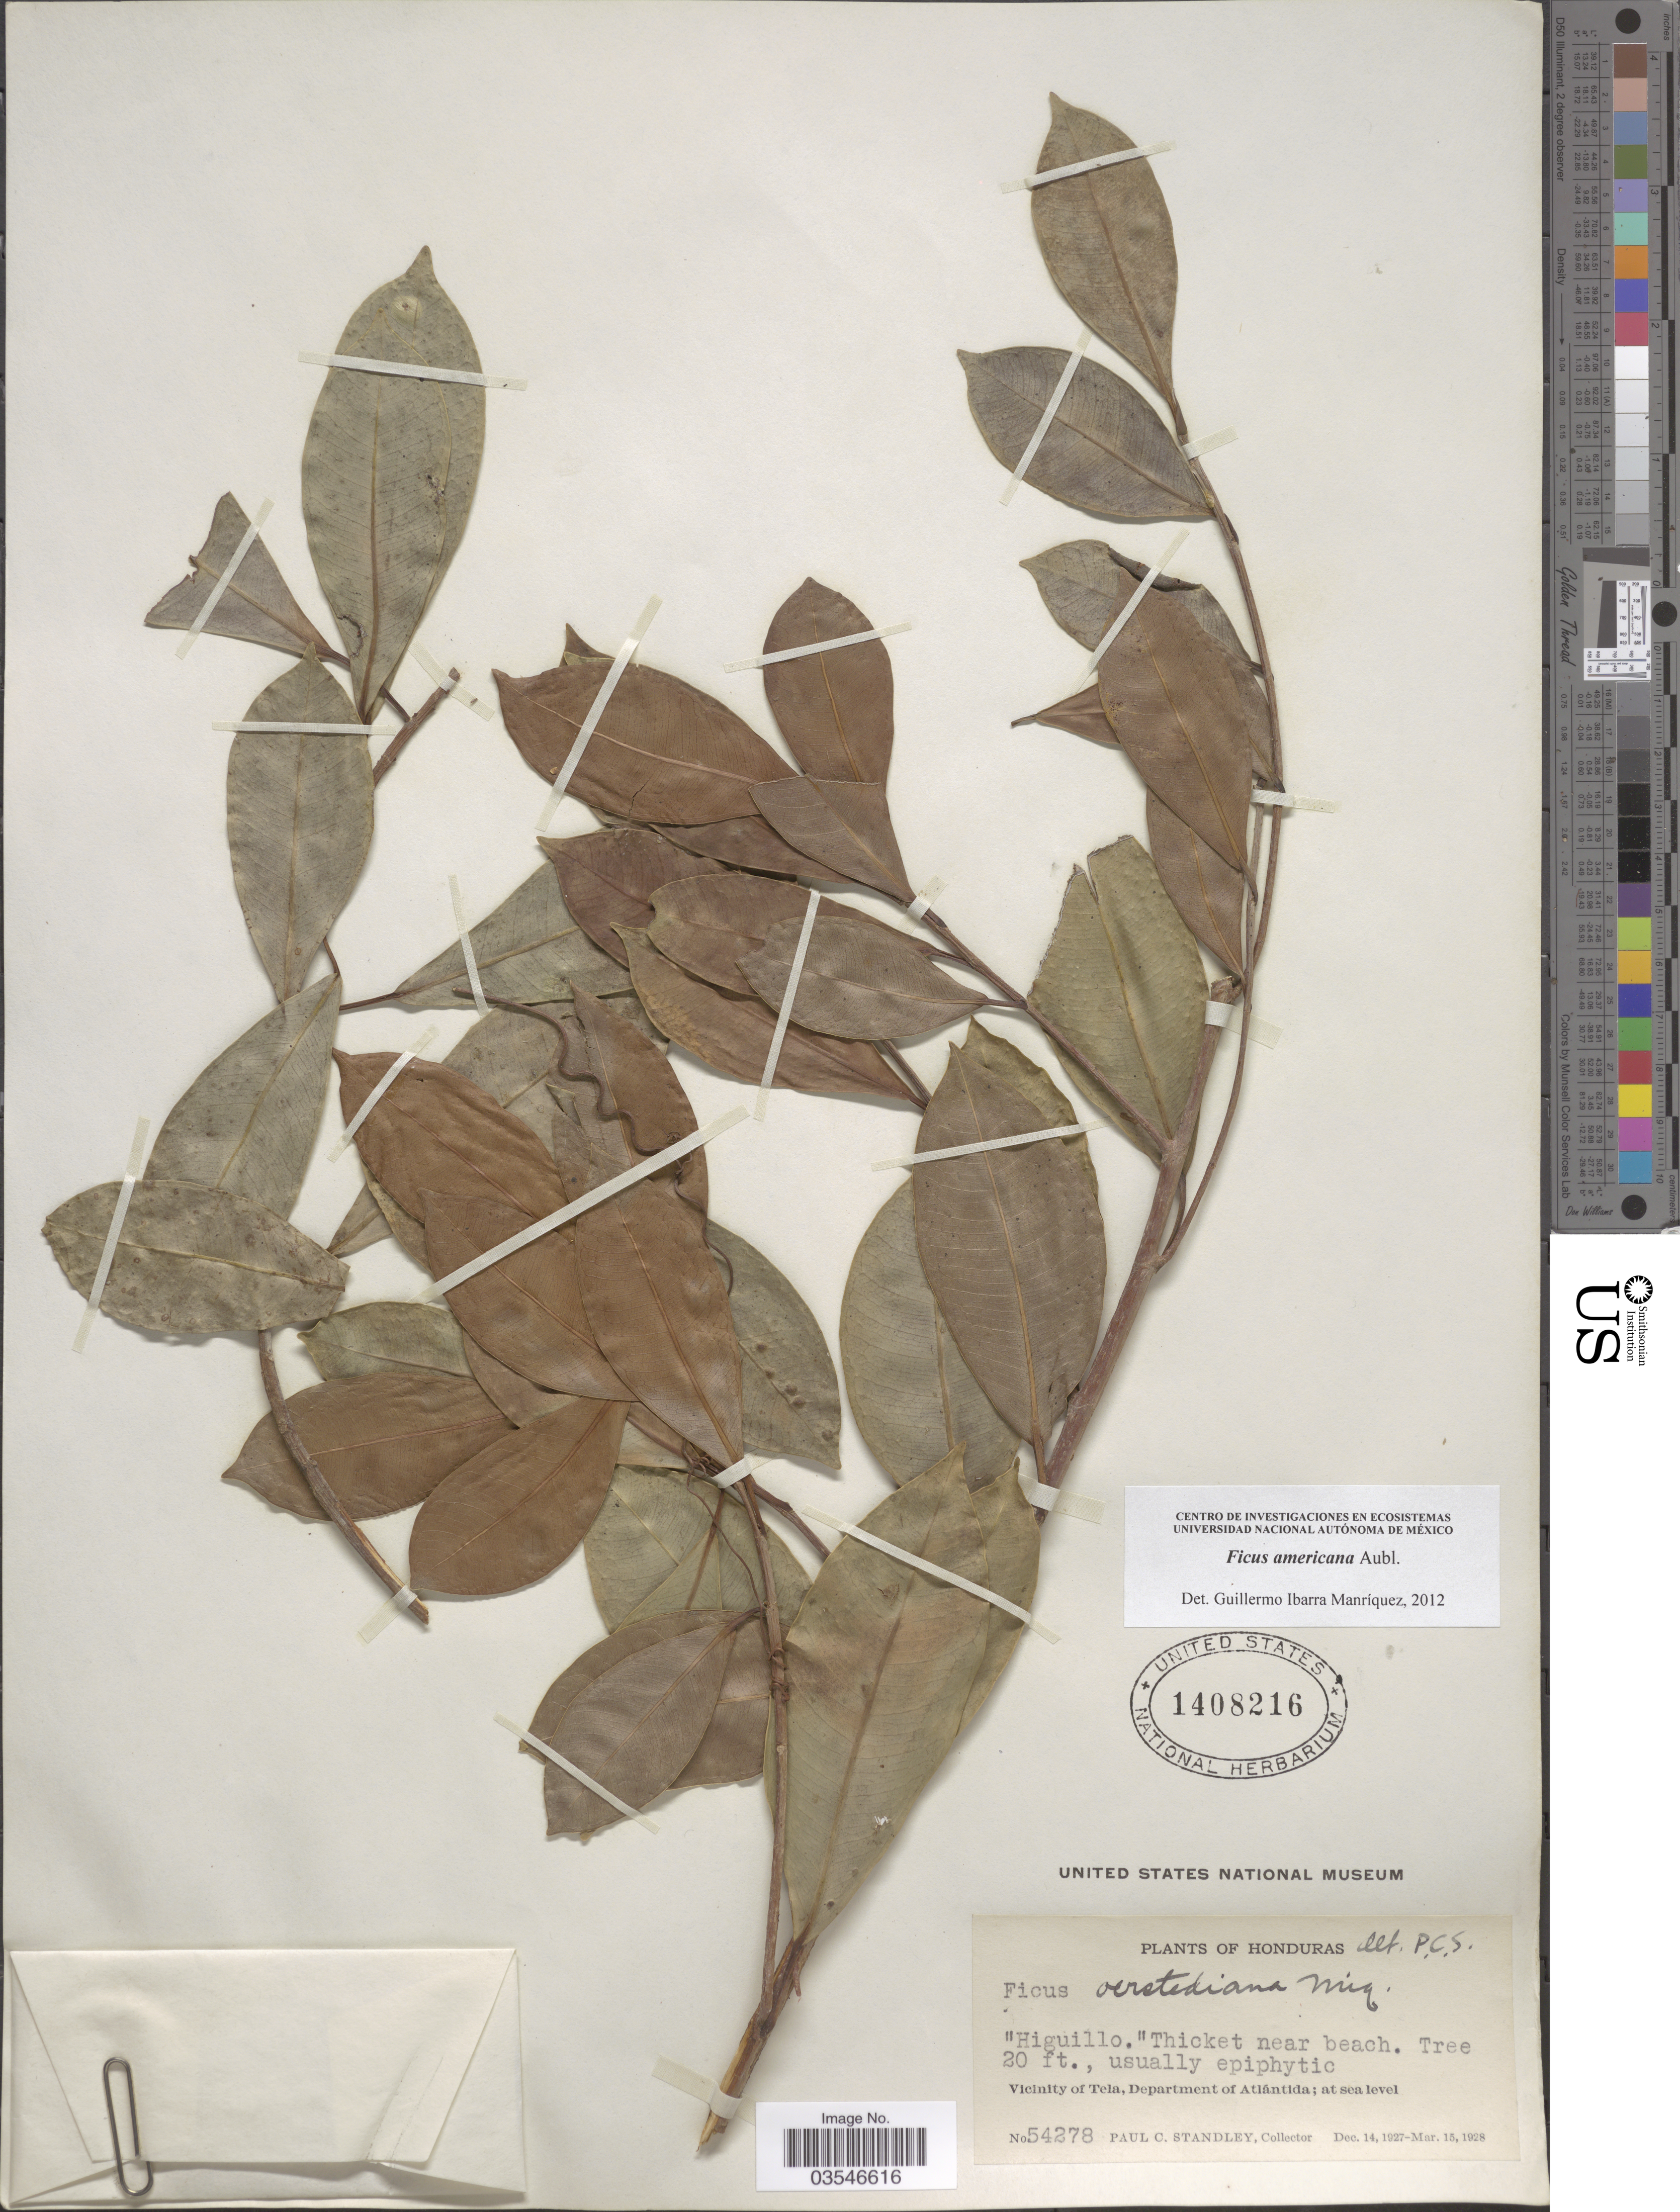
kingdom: Plantae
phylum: Tracheophyta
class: Magnoliopsida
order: Rosales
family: Moraceae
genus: Ficus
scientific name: Ficus americana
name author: Aubl.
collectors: P. C. Standley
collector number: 54278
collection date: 1927-12-14/1928-03-15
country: Honduras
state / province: Atlantida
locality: Vicinity of Tela, Department of Atlántida.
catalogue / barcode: US 1408216